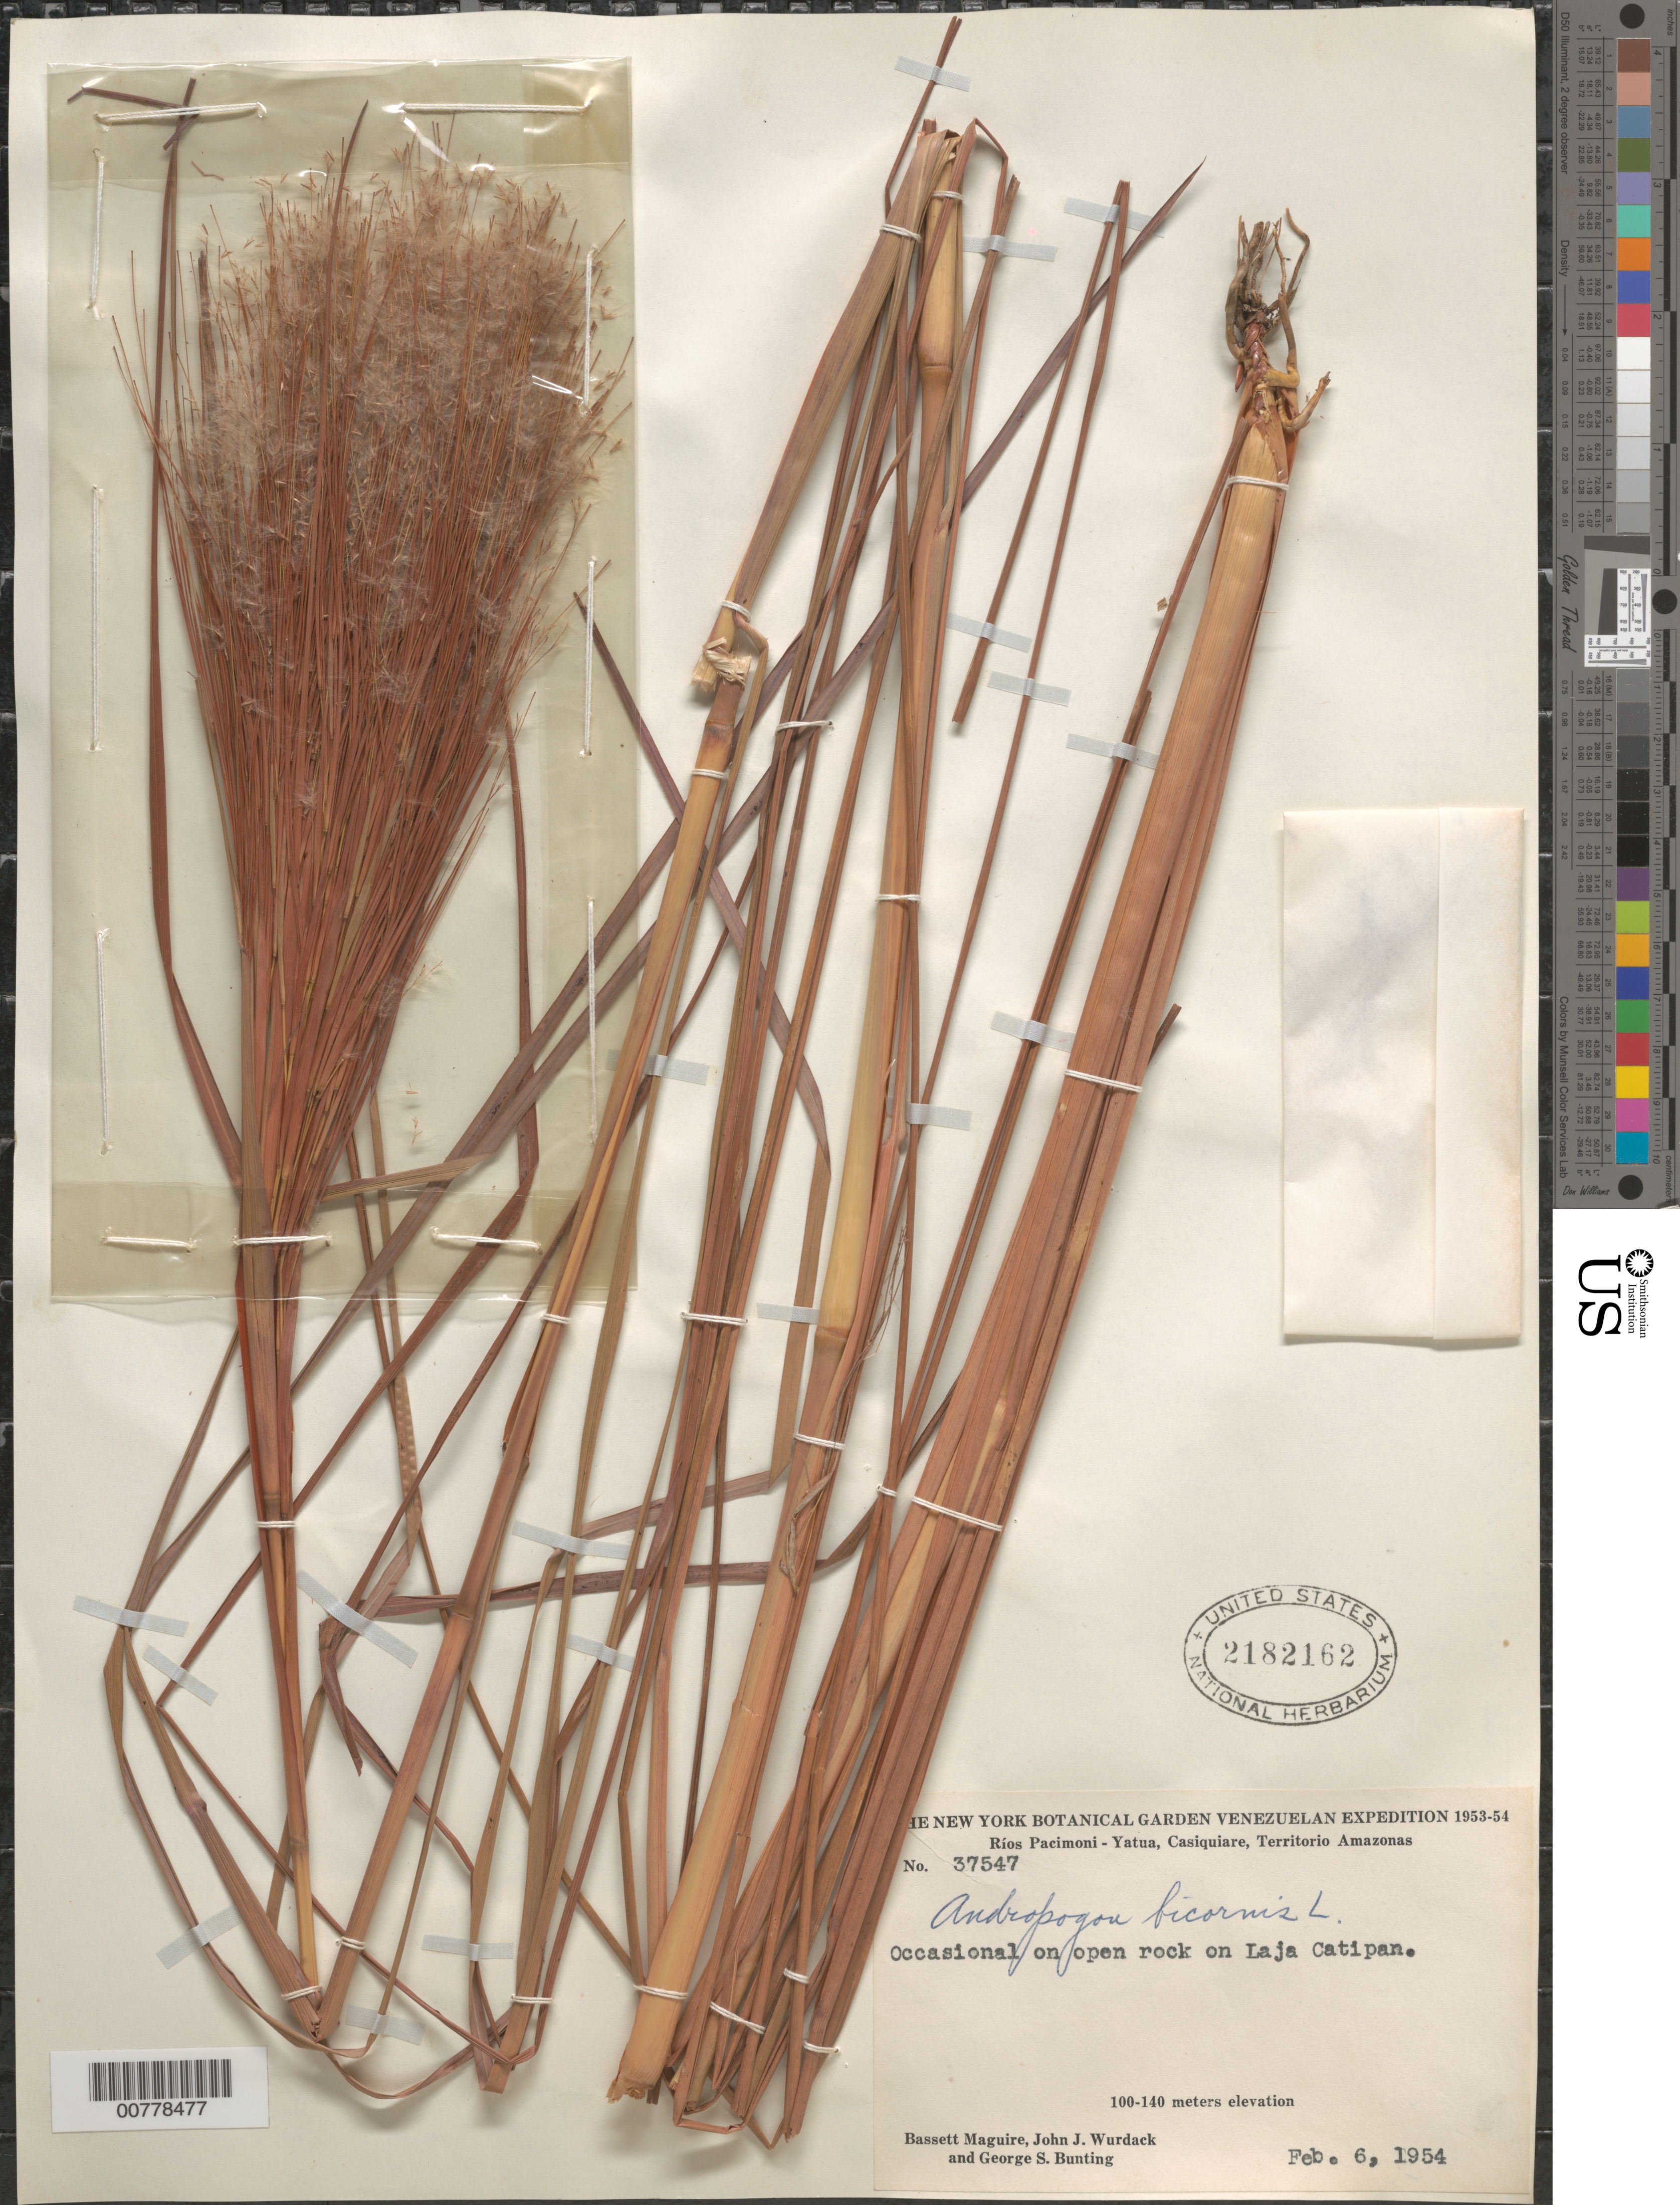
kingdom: Plantae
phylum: Tracheophyta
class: Liliopsida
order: Poales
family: Poaceae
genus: Andropogon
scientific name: Andropogon bicornis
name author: L.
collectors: B. Maguire, J. J. Wurdack & G. S. Bunting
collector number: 37547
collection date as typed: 6-Feb-54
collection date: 1954-02-06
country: Venezuela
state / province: Amazonas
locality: Ríos Pacimoni - Yatua, Casiquiare, on Laja Catipan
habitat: Open rock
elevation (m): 100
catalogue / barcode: US 2182162